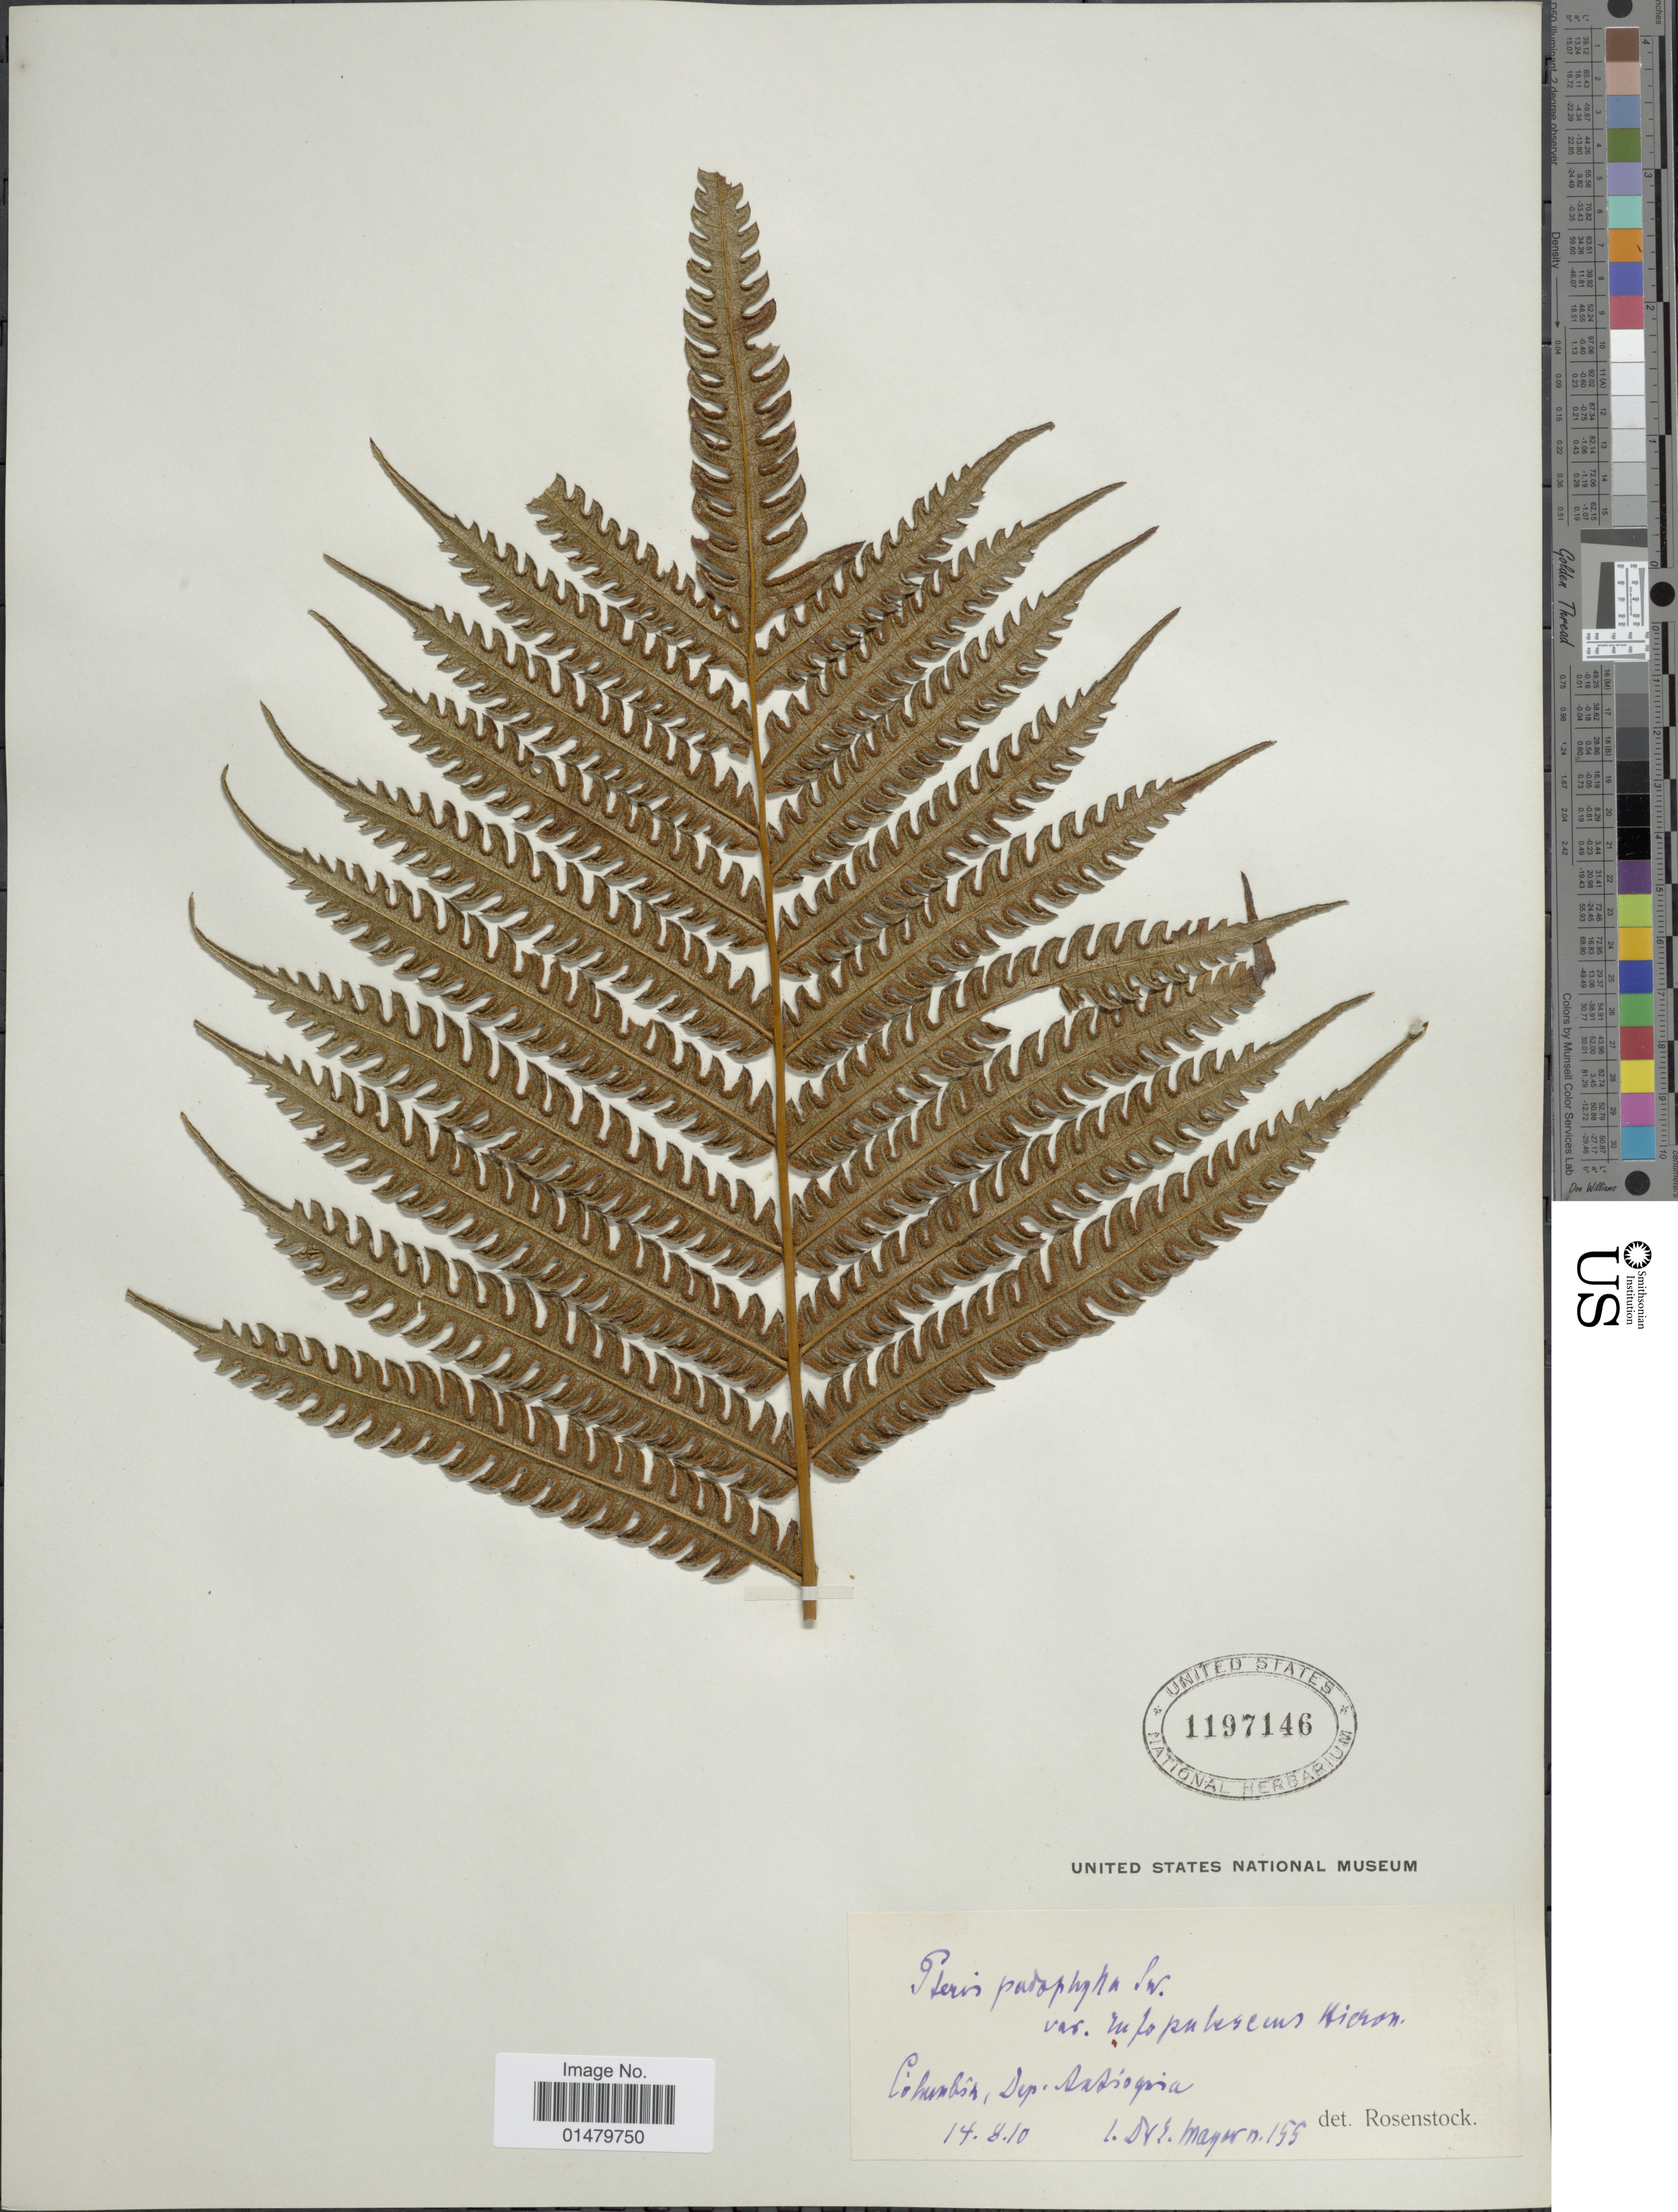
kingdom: Plantae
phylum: Tracheophyta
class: Polypodiopsida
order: Polypodiales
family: Pteridaceae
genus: Pteris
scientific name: Pteris podophylla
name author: Sw.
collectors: E. Mayer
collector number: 155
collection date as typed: Transcribed d/m/y: 14/8/10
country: Colombia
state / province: Antioquia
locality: Columbia, Dep. Antioquia.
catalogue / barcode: US 1197146